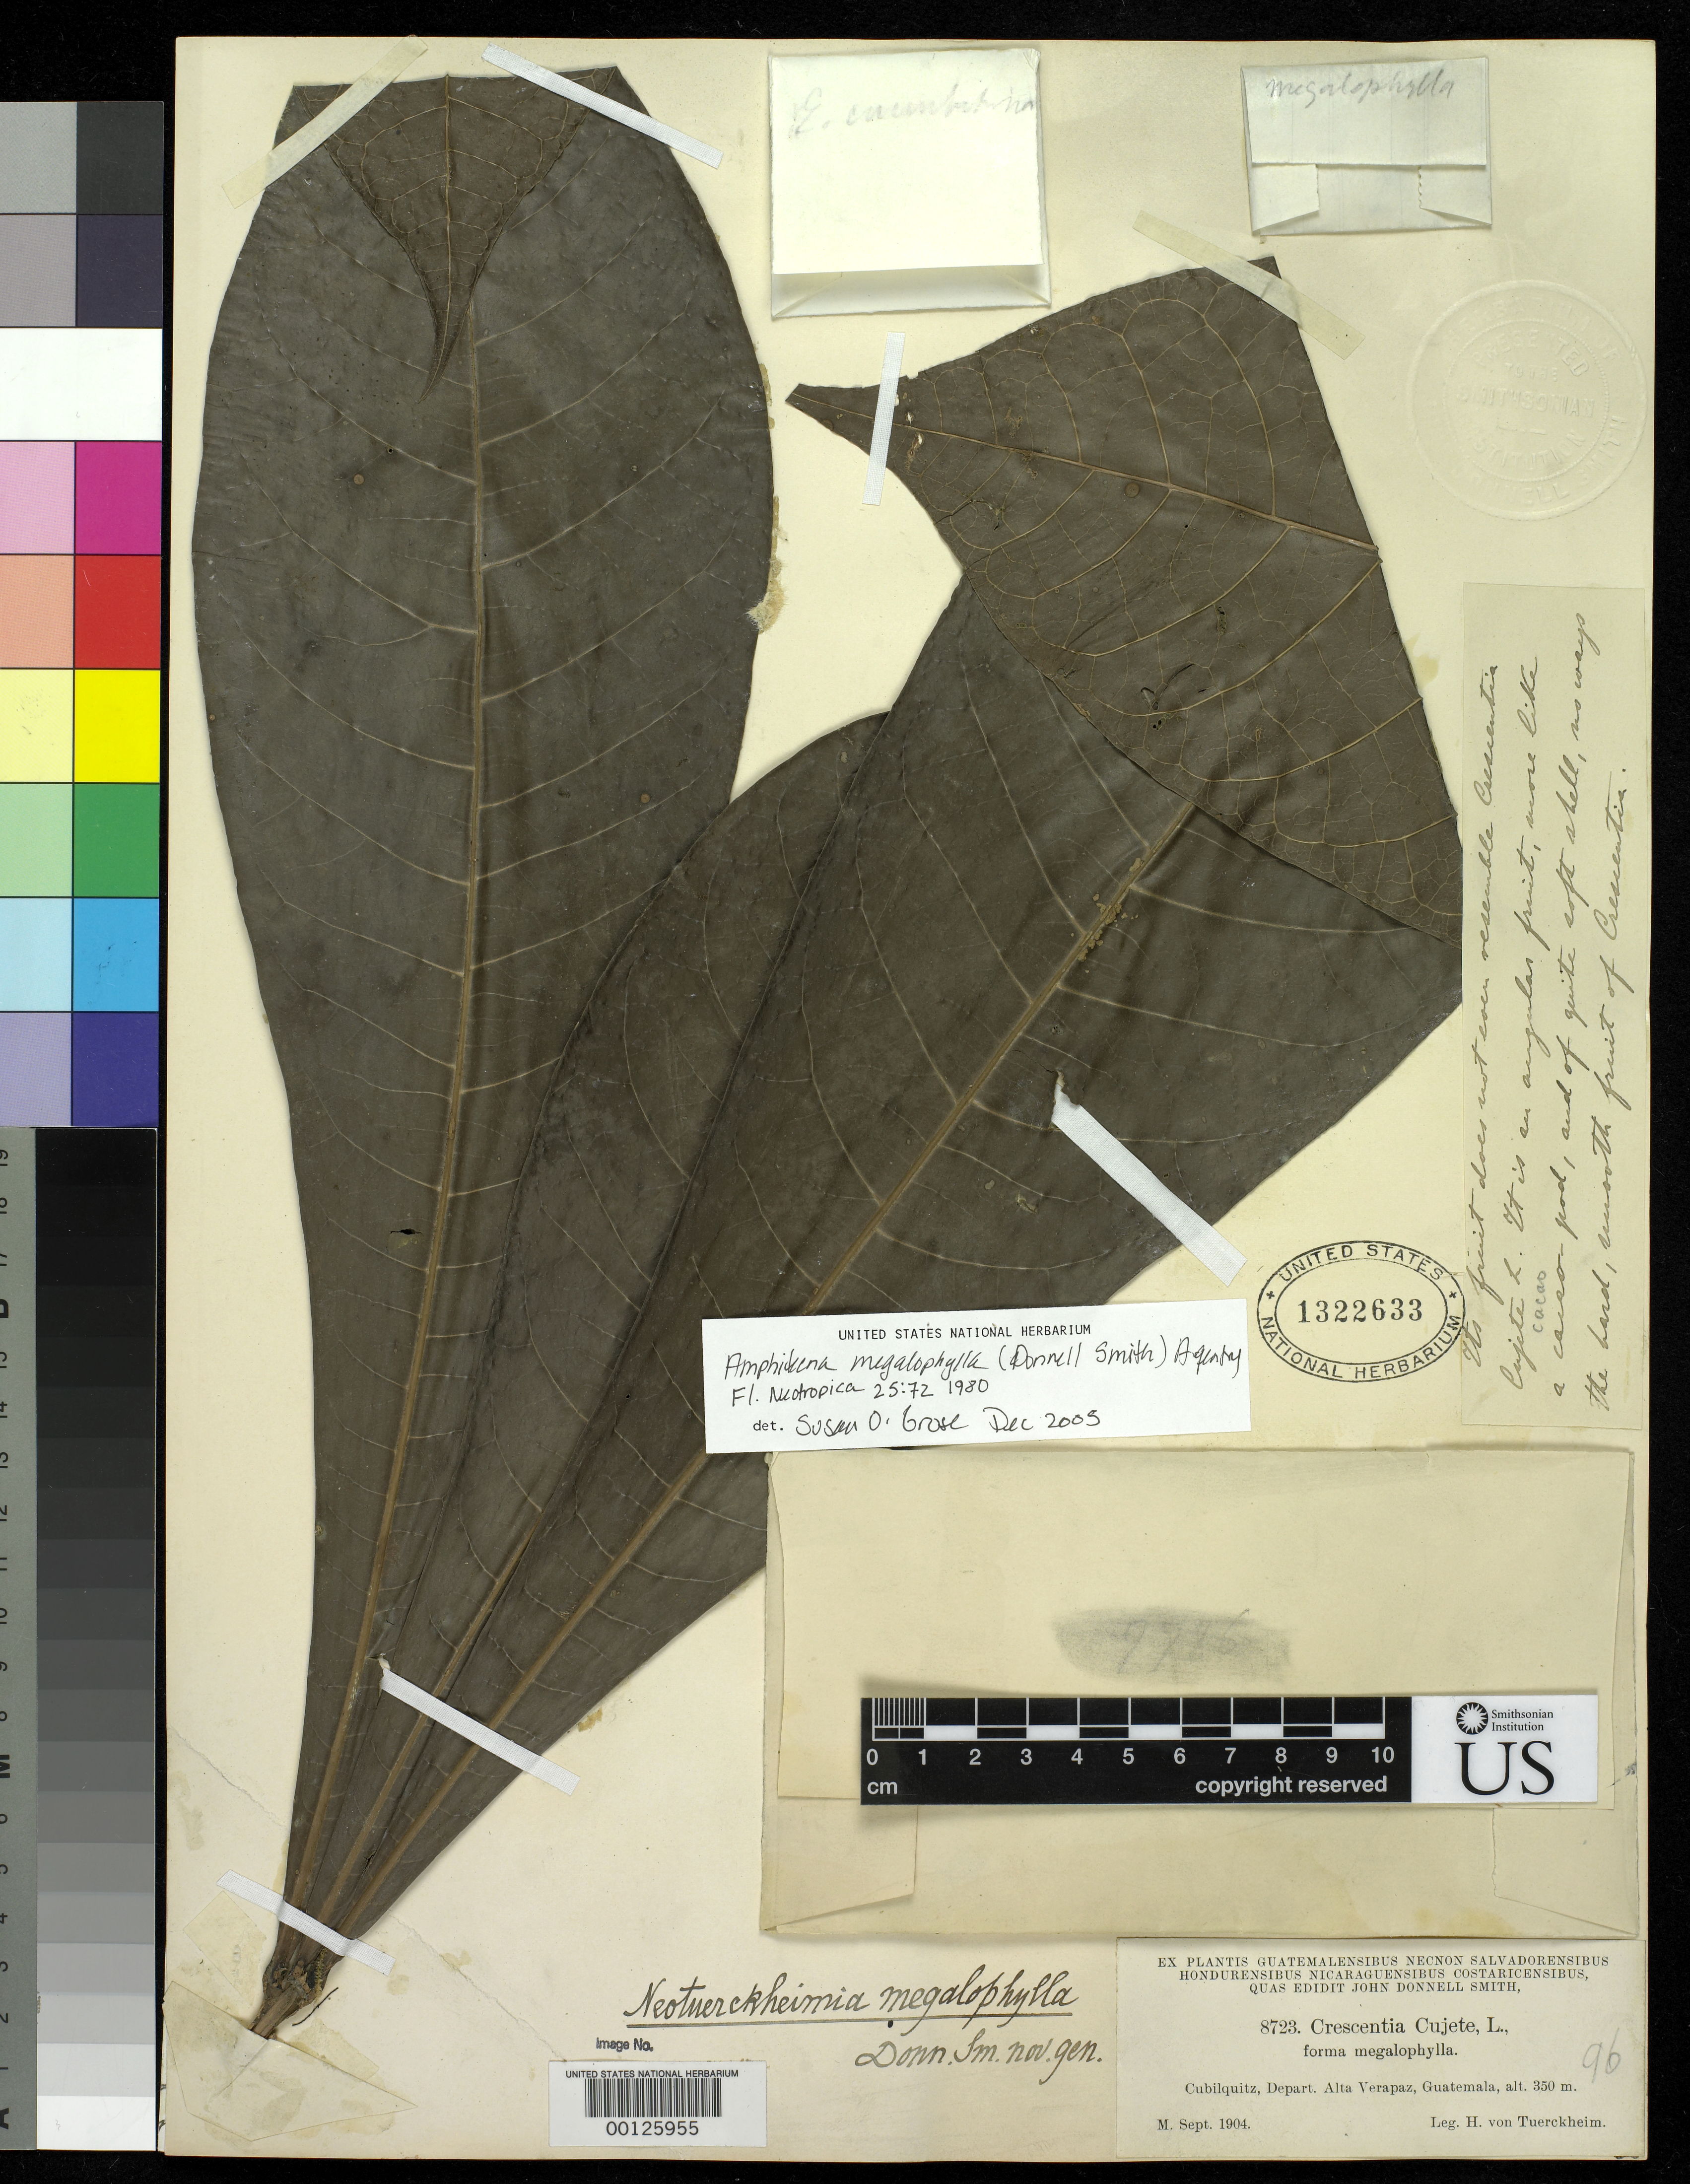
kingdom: Plantae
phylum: Tracheophyta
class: Magnoliopsida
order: Lamiales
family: Bignoniaceae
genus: Neotuerckheimia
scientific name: Neotuerckheimia megalophylla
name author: Donn. Sm.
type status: Lectotype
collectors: H. von Türckheim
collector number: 8723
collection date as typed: Sep 1904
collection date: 1904-09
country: Guatemala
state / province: Alta Verapaz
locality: Cubilquitz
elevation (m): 350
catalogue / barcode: US 1322633